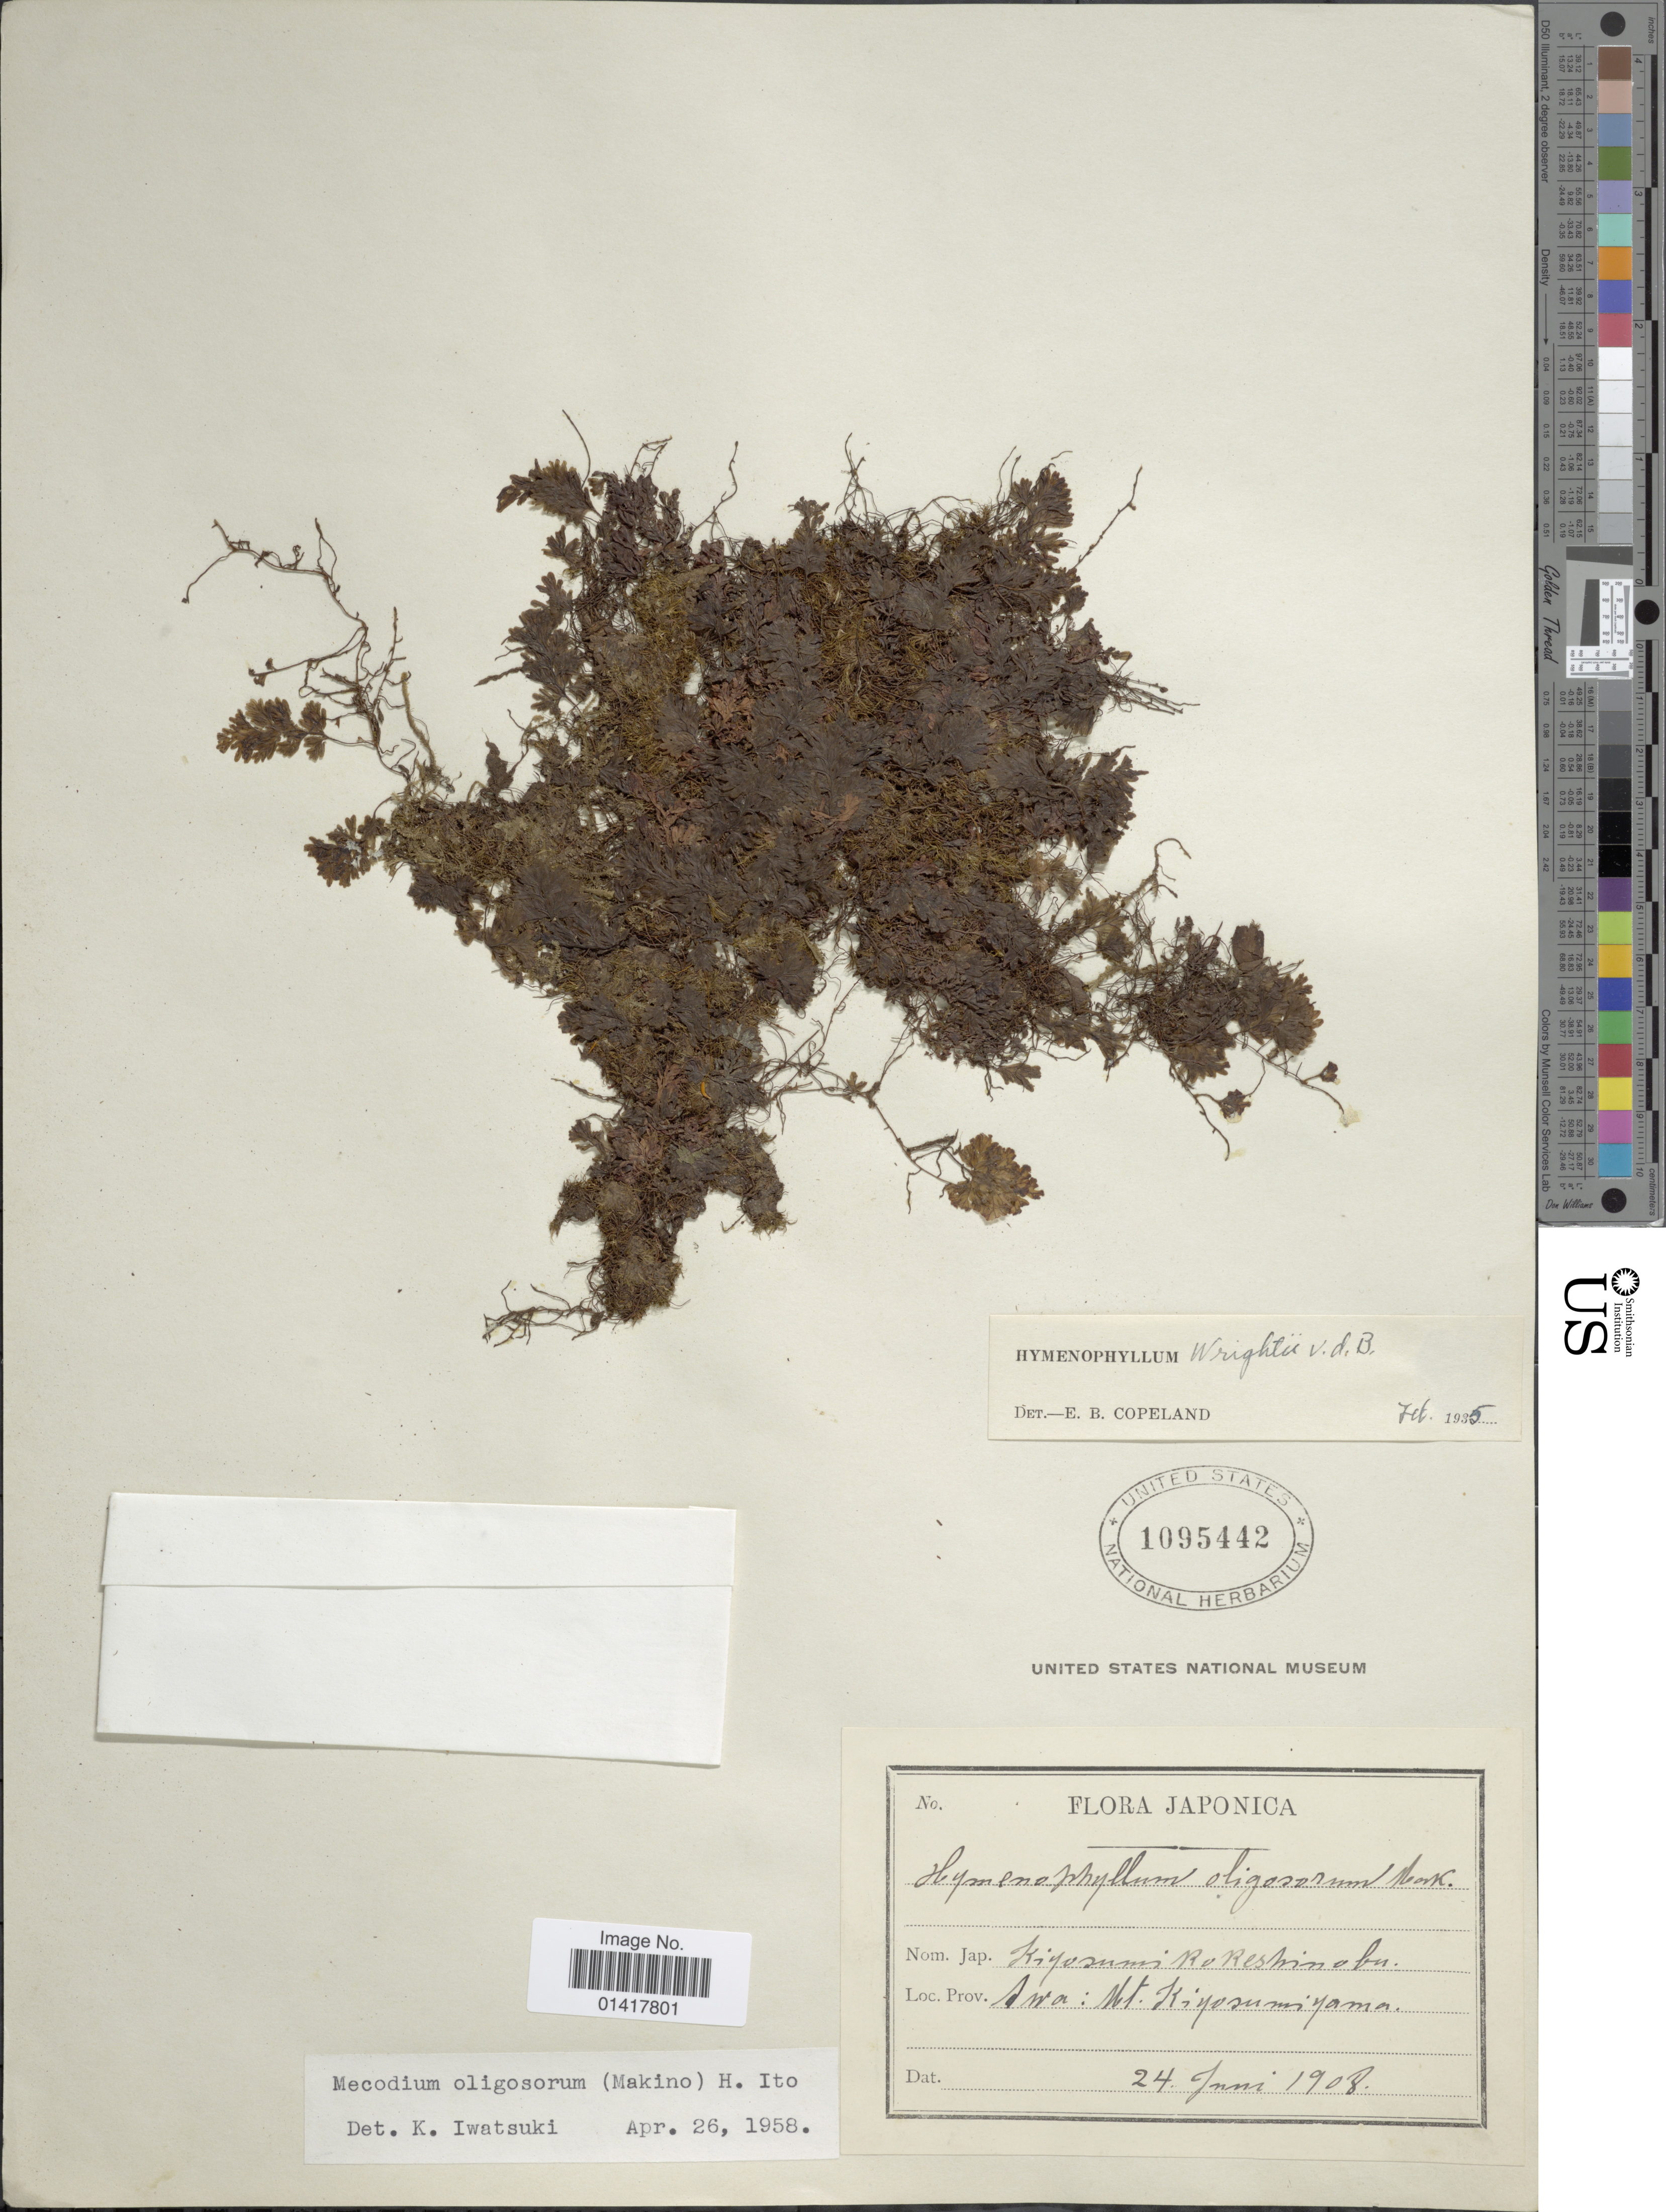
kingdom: Plantae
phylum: Tracheophyta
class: Polypodiopsida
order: Hymenophyllales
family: Hymenophyllaceae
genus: Hymenophyllum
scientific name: Hymenophyllum oligosorum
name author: Makino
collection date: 1908-06-24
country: Japan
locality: Kiyosumin Rorestimobu, Awa: Mt. Kiyosumyama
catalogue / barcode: US 1095442